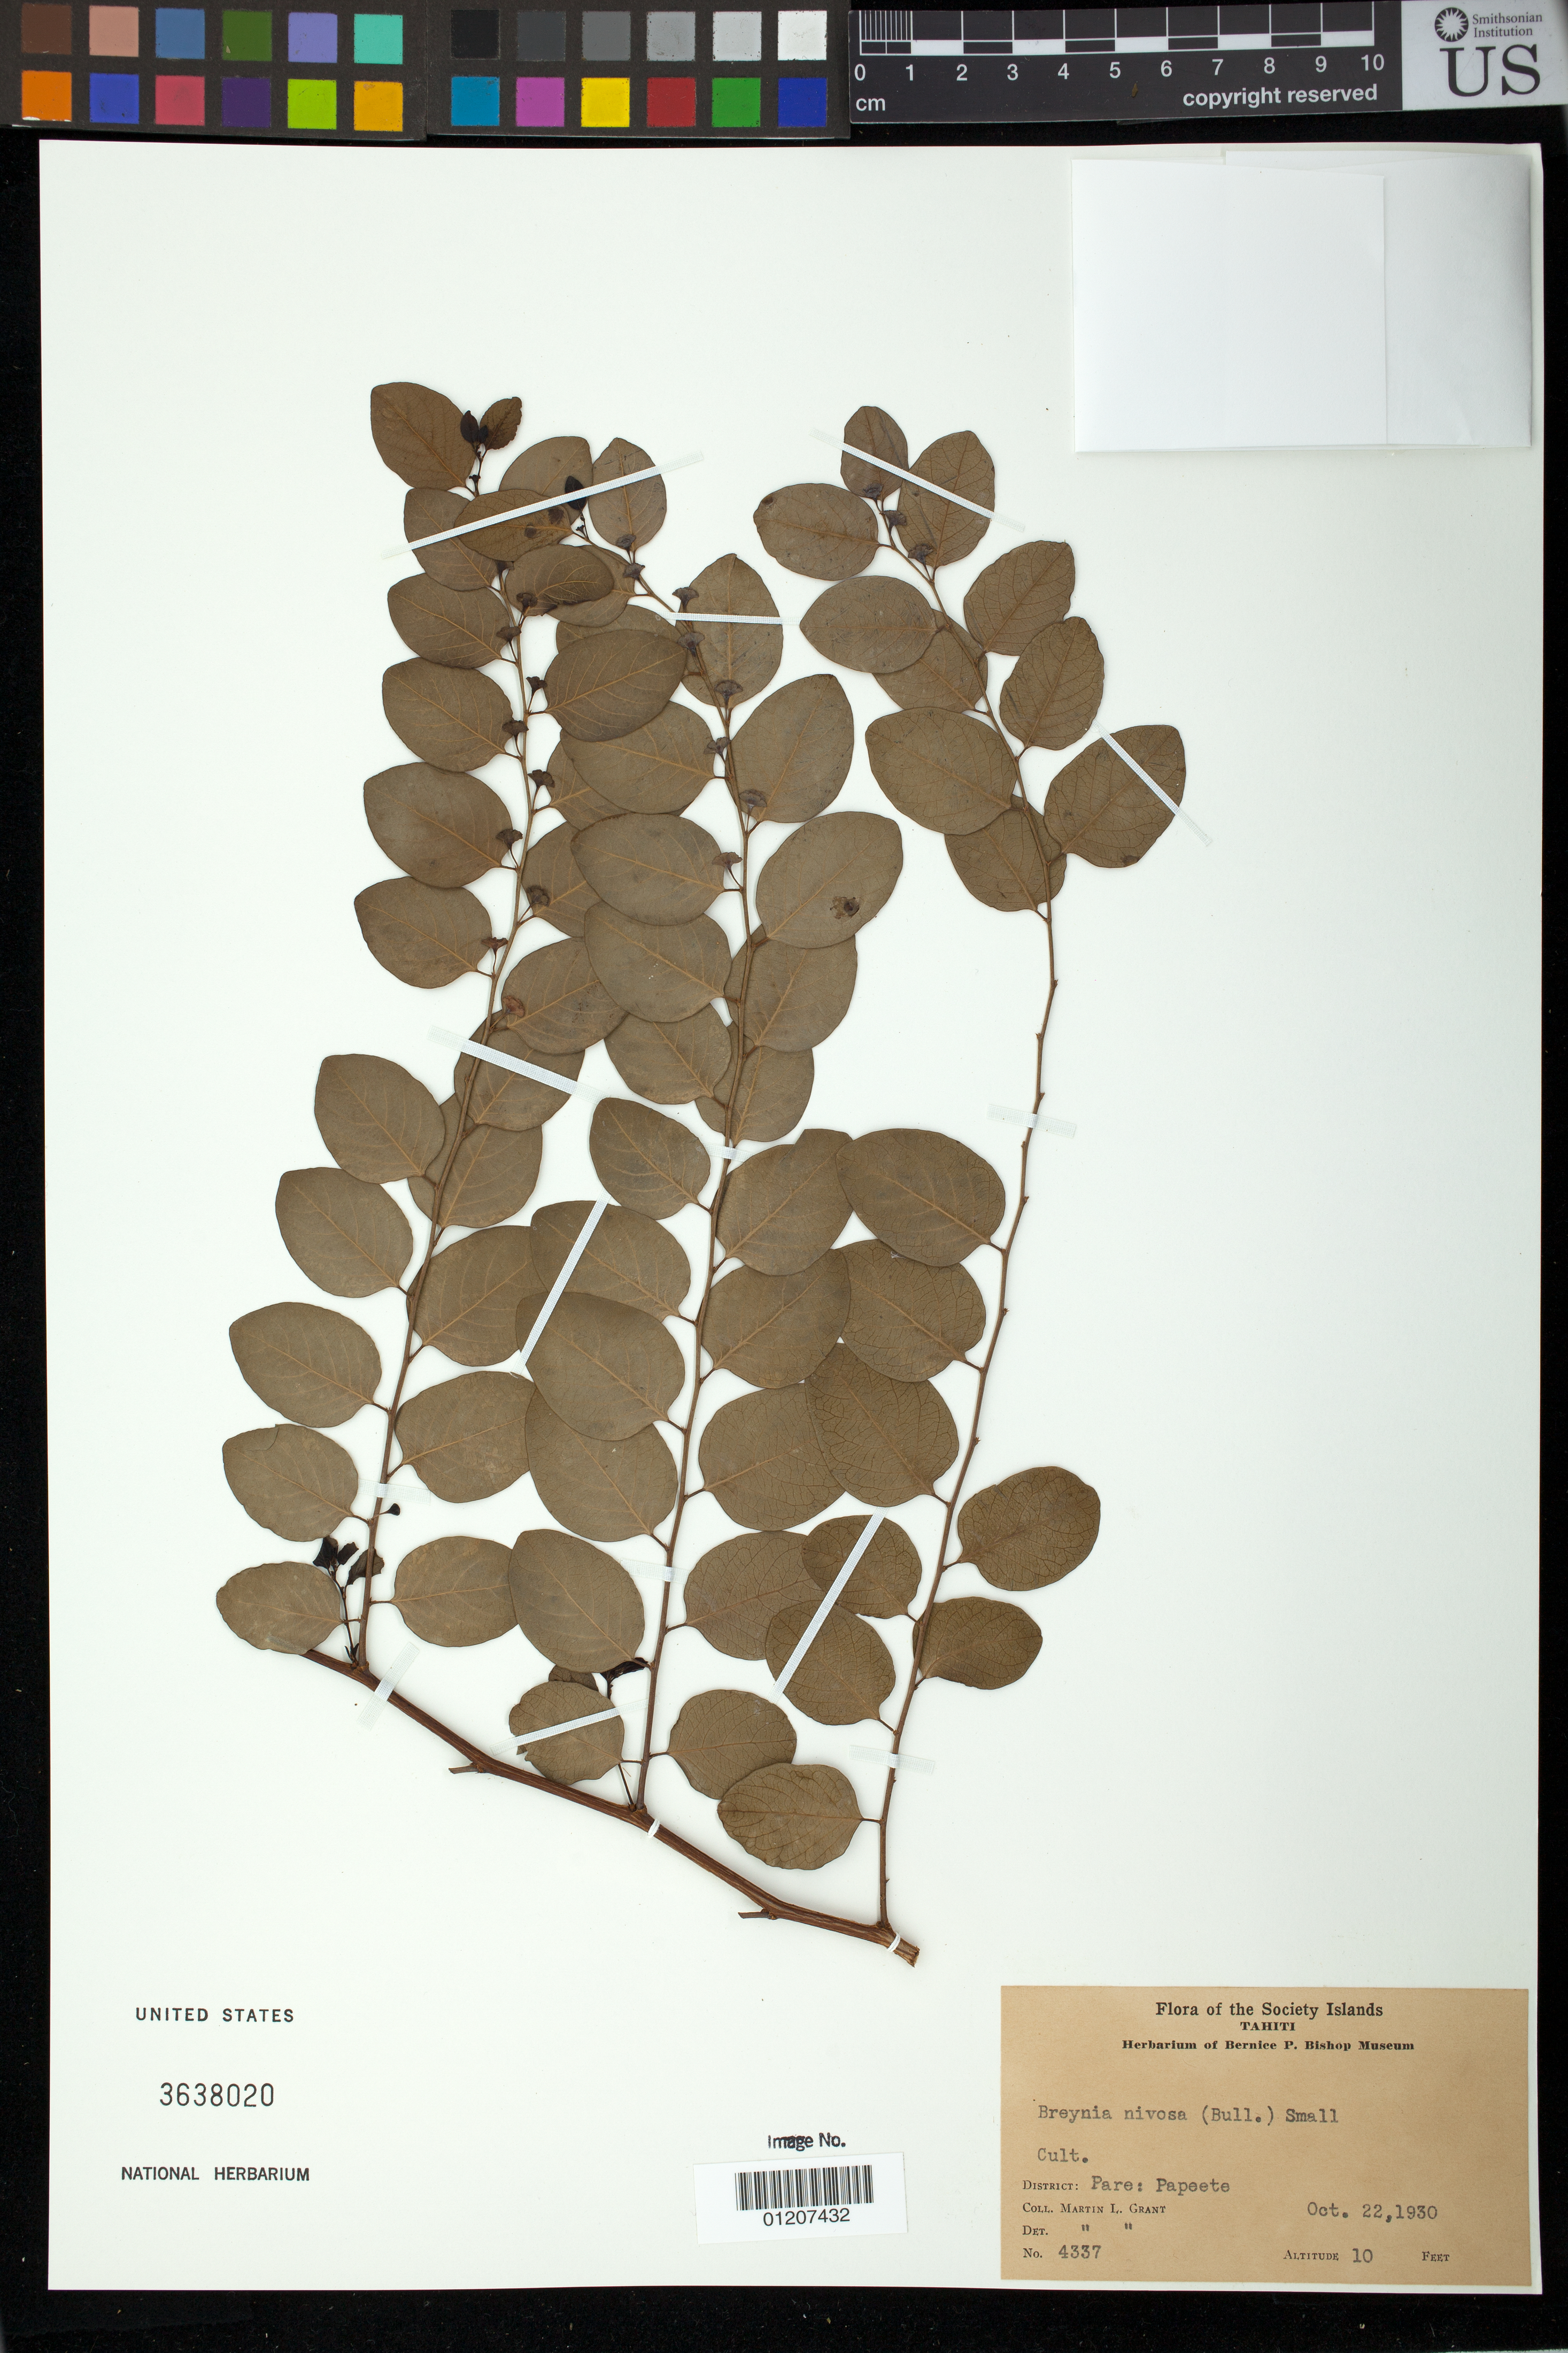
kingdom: Plantae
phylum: Tracheophyta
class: Magnoliopsida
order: Malpighiales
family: Phyllanthaceae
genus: Phyllanthus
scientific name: Phyllanthus nivosus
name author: W. Bull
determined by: Wagner, W. L., (BOT), Smithsonian Institution - National Museum of Natural History (UNITED STATES)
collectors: M. L. Grant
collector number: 4337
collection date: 1930-10-22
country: French Polynesia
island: Tahiti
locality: Pare: Papeete.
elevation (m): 3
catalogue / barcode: US 3638020